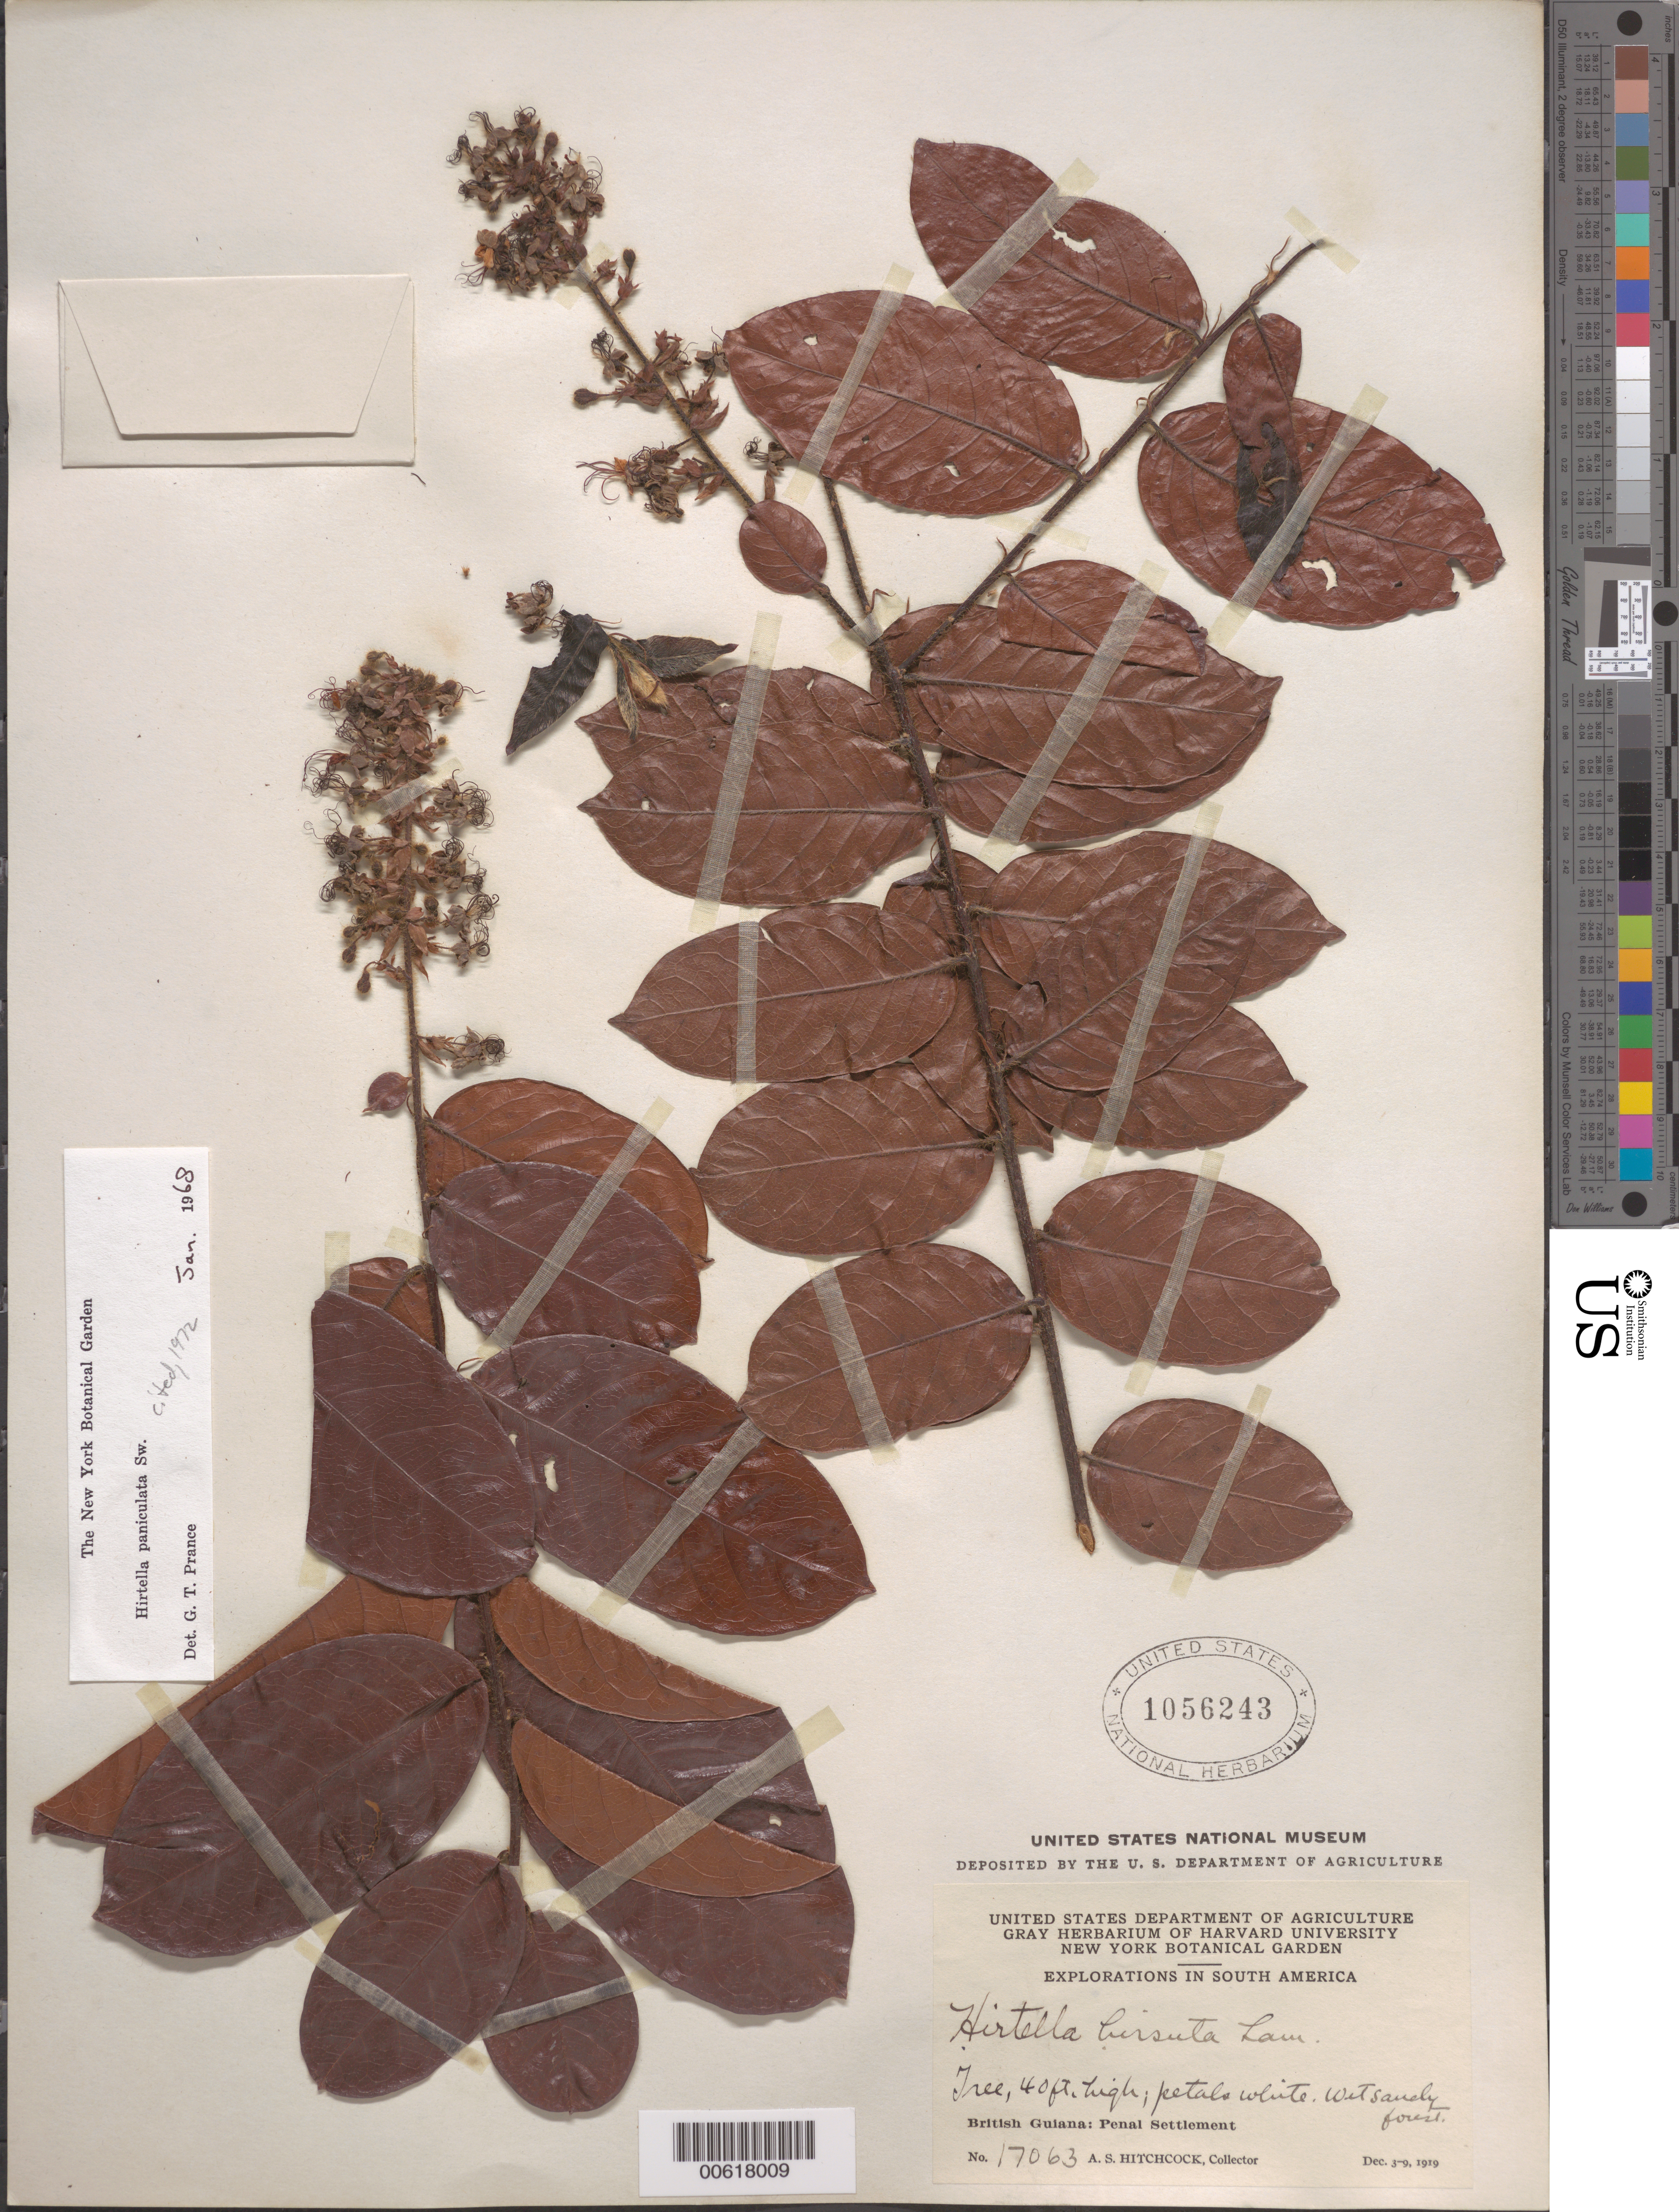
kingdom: Plantae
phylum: Tracheophyta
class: Magnoliopsida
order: Malpighiales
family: Chrysobalanaceae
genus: Hirtella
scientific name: Hirtella paniculata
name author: Sw.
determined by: Prance, G. T.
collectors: A. S. Hitchcock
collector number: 17063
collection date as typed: Dec. 3-9, 1919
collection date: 1919-12-03/1919-12-09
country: Guyana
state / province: Cuyuni-Mazaruni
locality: Penal Settlement, on W side of Essequibo River, near mouth of Mazaruni River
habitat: Wet sandy forest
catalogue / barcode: US 1056243